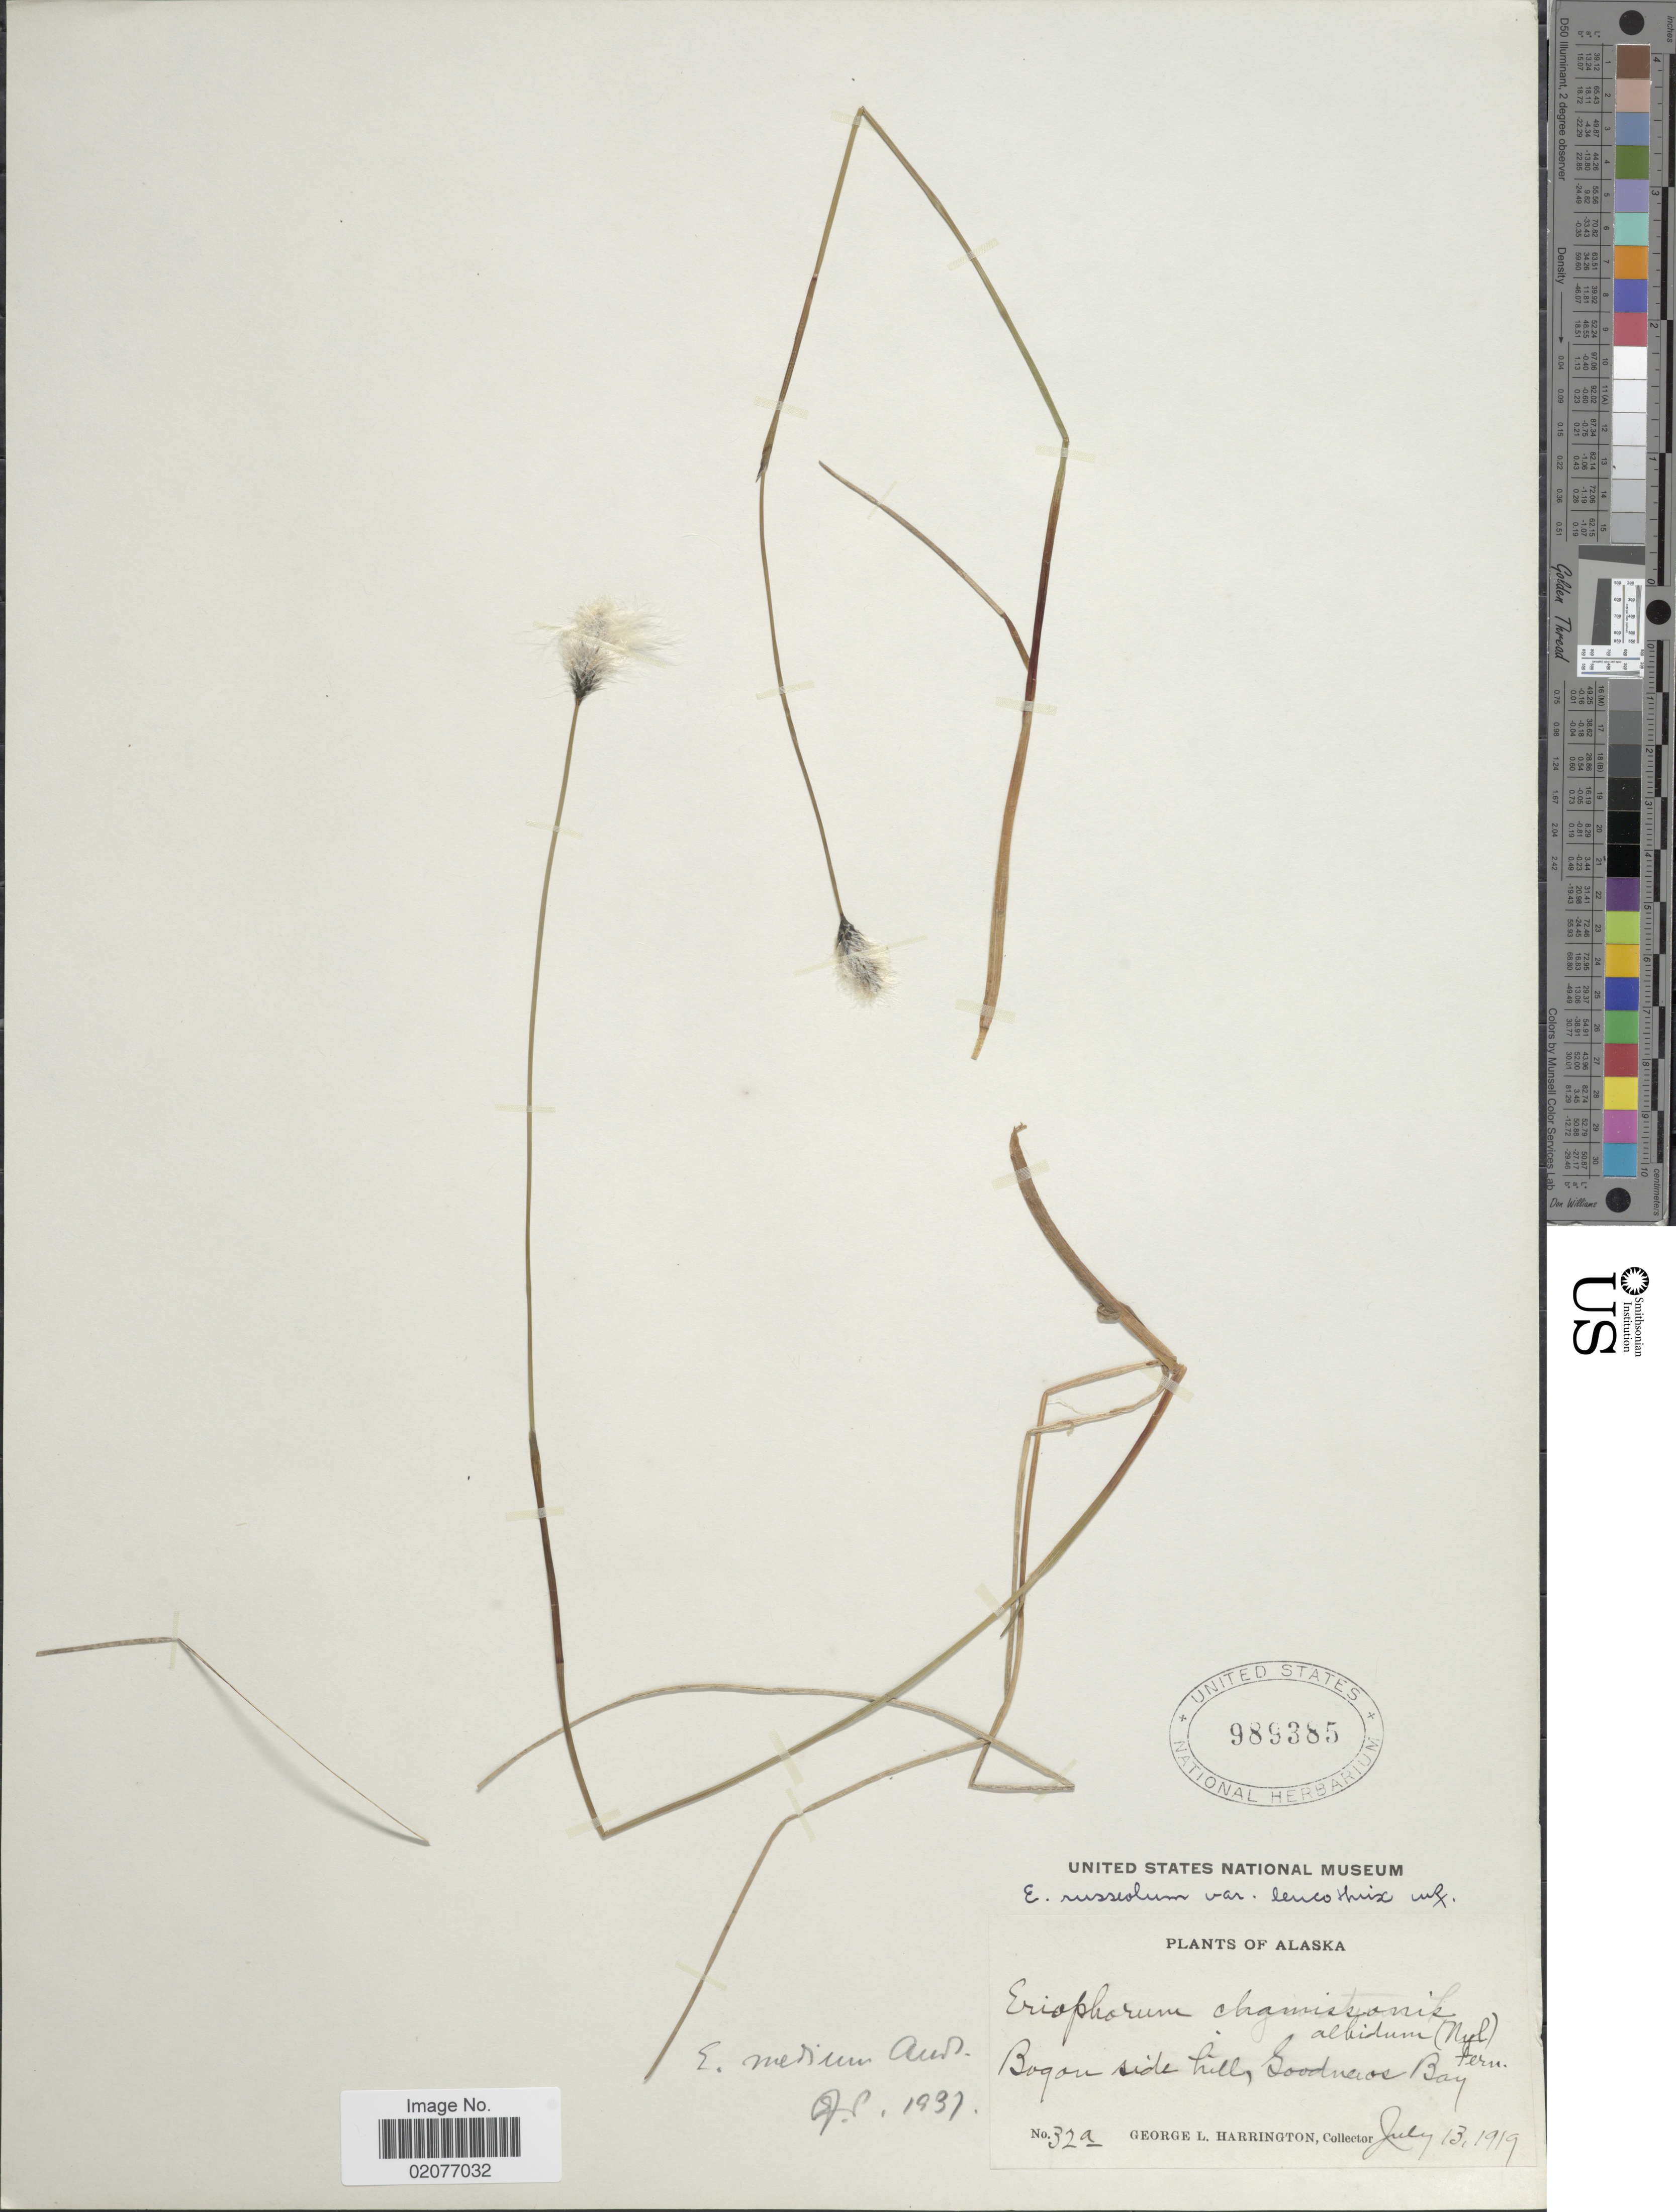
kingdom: Plantae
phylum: Tracheophyta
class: Liliopsida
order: Poales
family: Cyperaceae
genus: Eriophorum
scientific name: Eriophorum x medium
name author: Andersson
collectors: G. Harrington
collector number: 32a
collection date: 1919-07-13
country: United States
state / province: Alaska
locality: Bog on side hill, Goodnews Bay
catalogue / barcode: US 989385